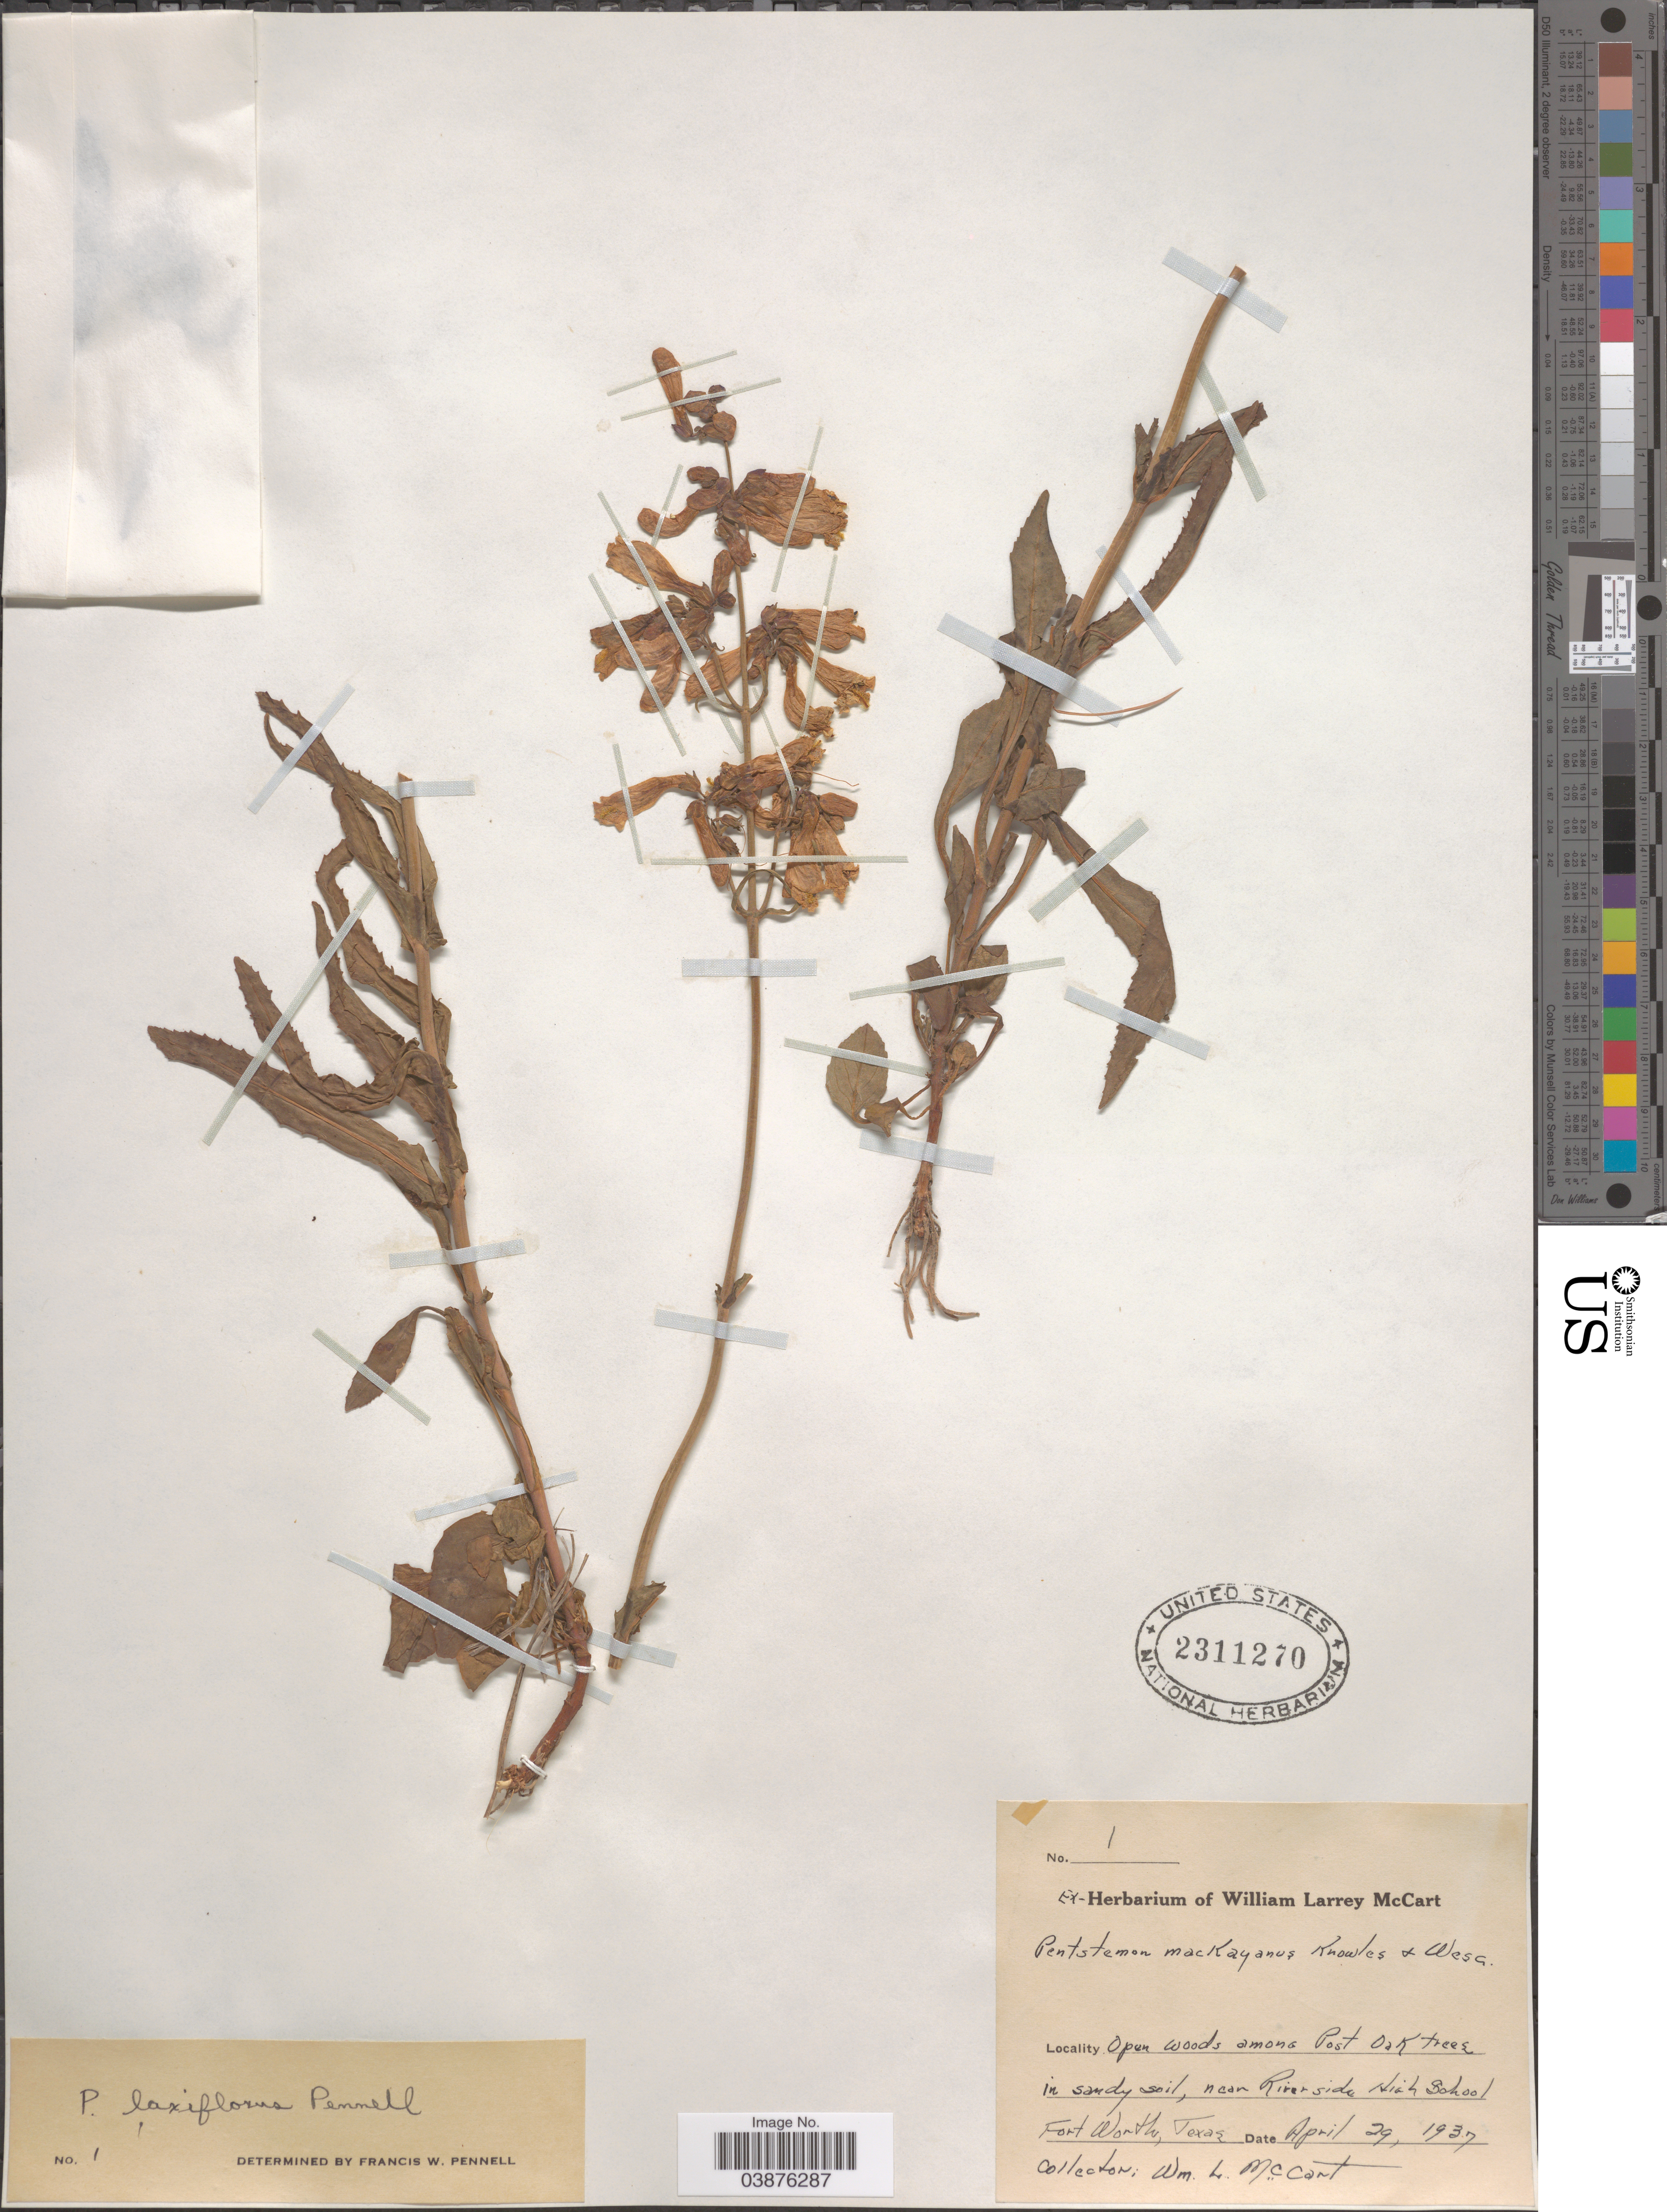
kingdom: Plantae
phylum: Tracheophyta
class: Magnoliopsida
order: Lamiales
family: Plantaginaceae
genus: Penstemon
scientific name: Penstemon laxiflorus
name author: Pennell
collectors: W. McCart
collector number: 1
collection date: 1937-04-29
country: United States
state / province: Texas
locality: Open woods among Post Oak Trees in sandy soil, near Riverside High School. Fort Worth.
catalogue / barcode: US 2311270